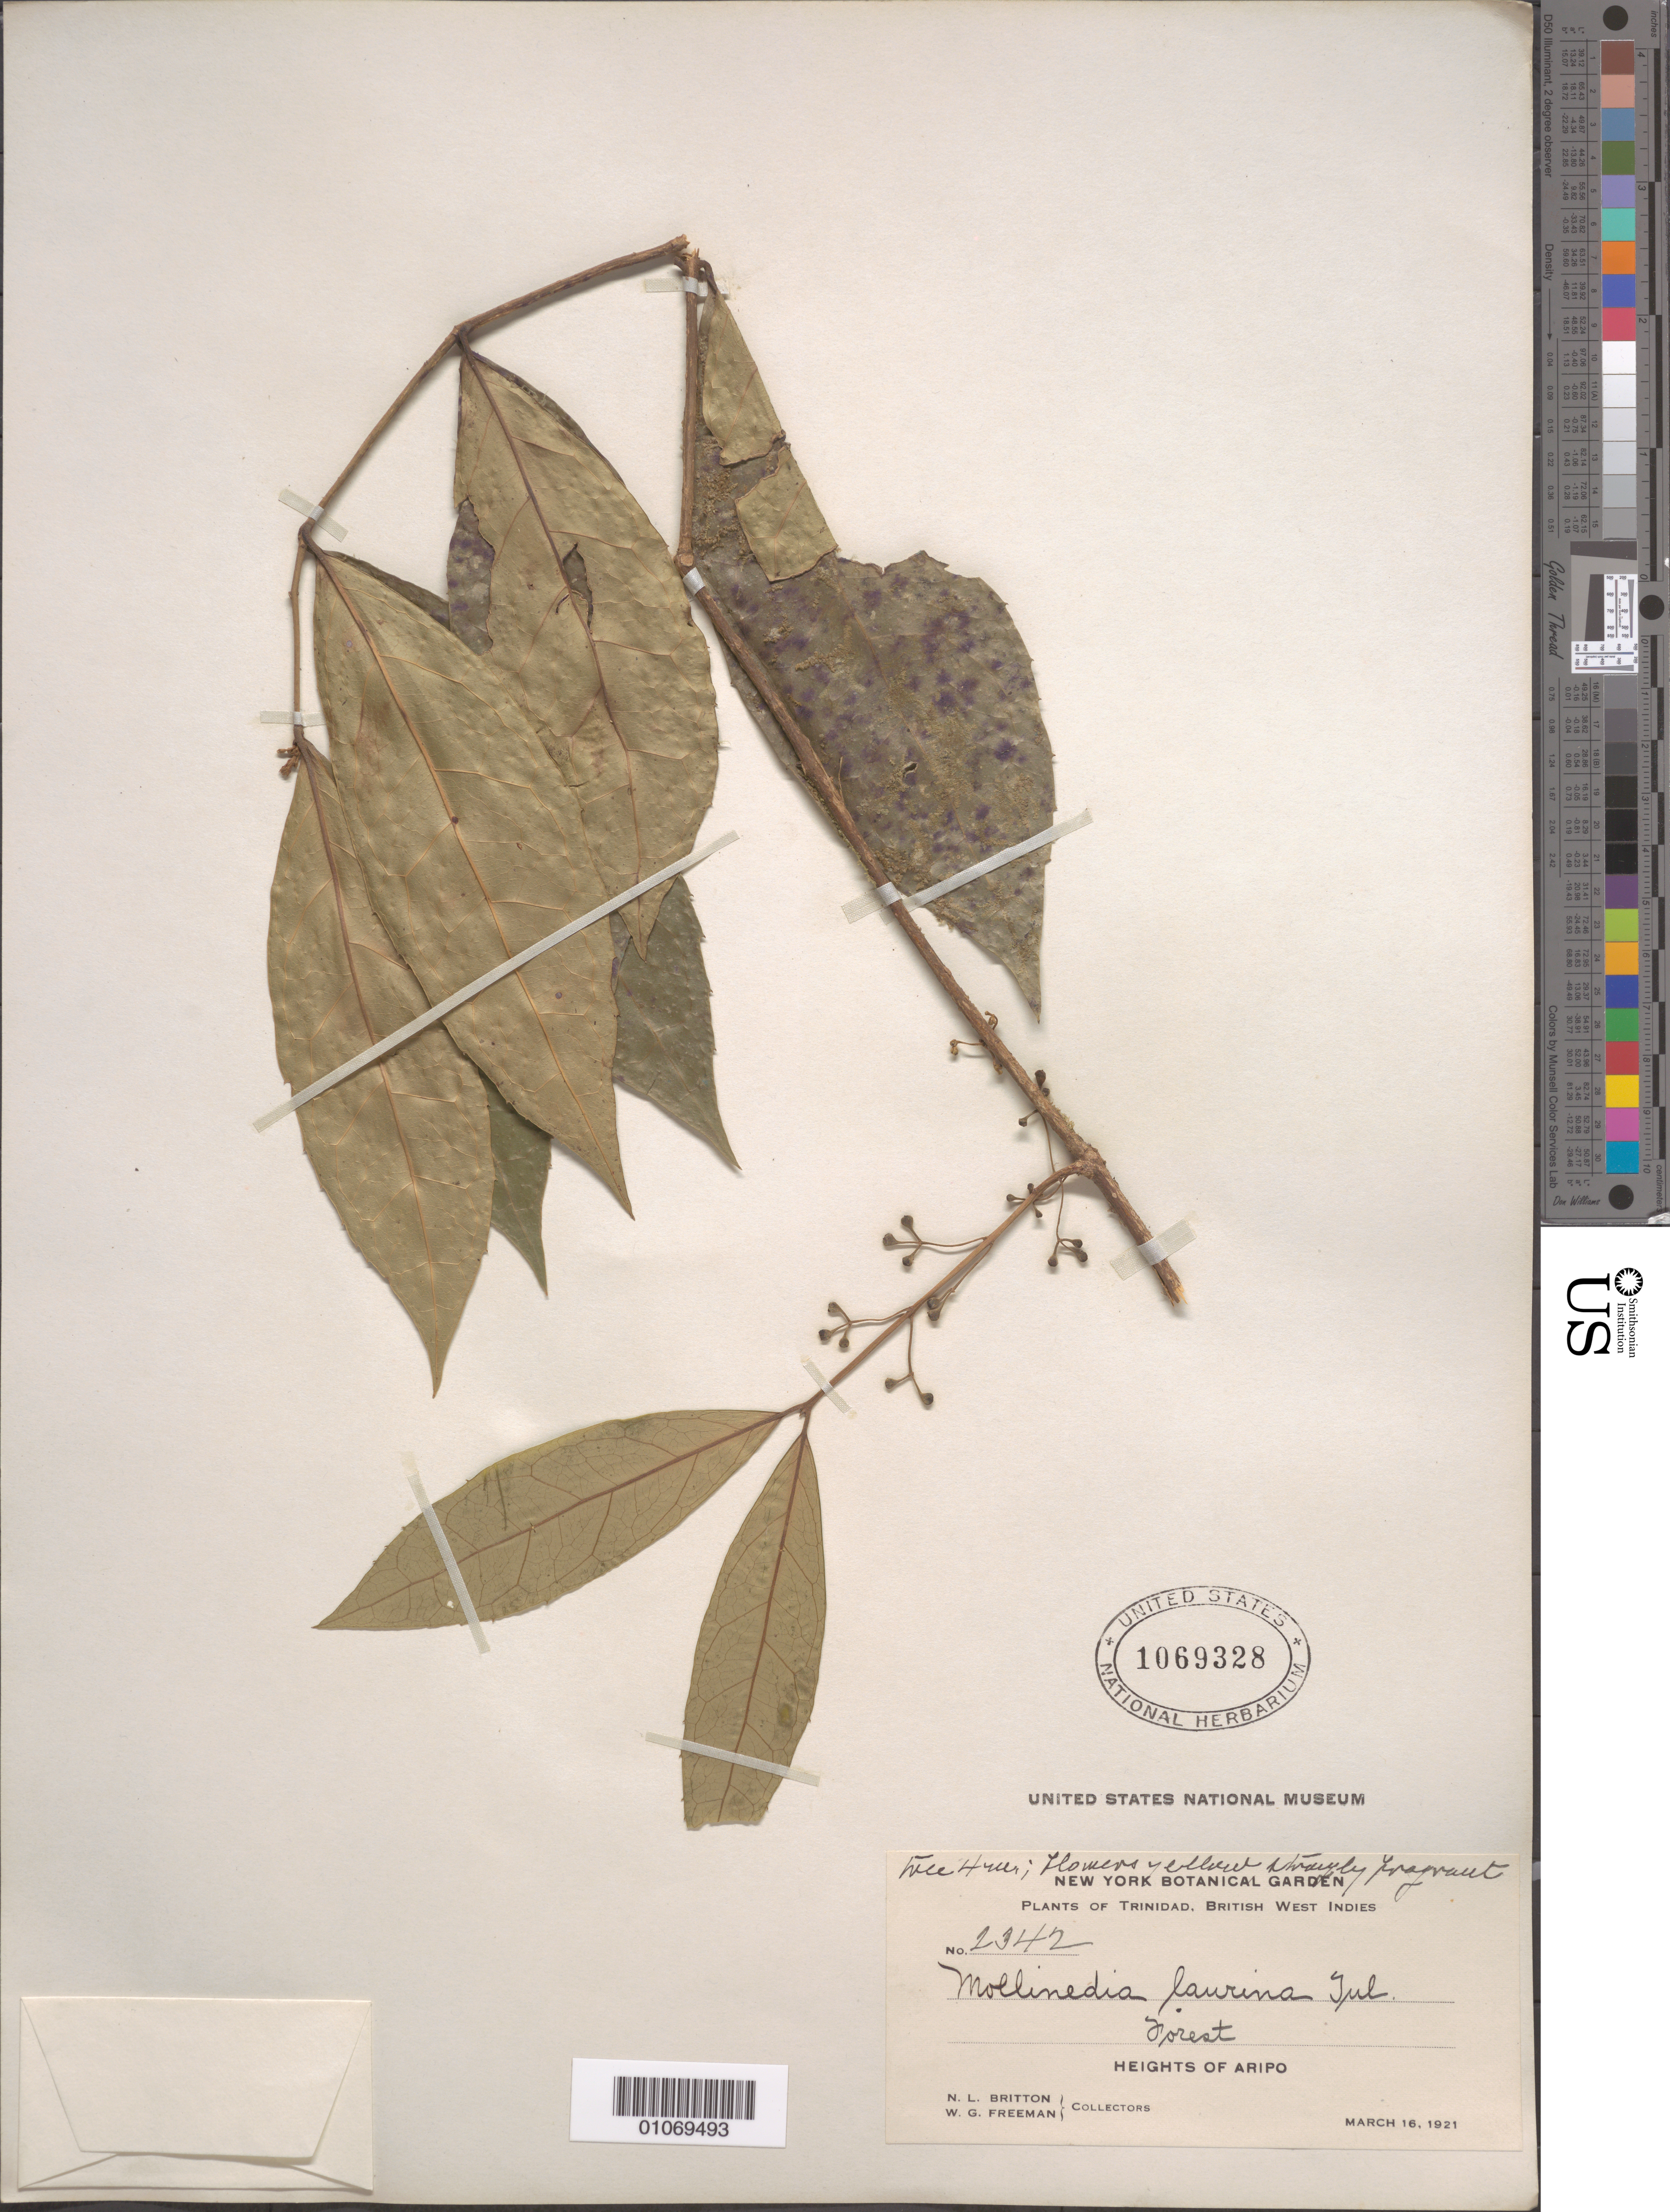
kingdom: Plantae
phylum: Tracheophyta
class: Magnoliopsida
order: Laurales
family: Monimiaceae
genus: Mollinedia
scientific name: Mollinedia laurina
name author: Tul.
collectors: N. Britton & W. Freeman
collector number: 2342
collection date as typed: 16 Mar 1921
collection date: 1921-03-16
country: Trinidad and Tobago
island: Trinidad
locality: Heights of Aripo, forest.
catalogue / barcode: US 1069328